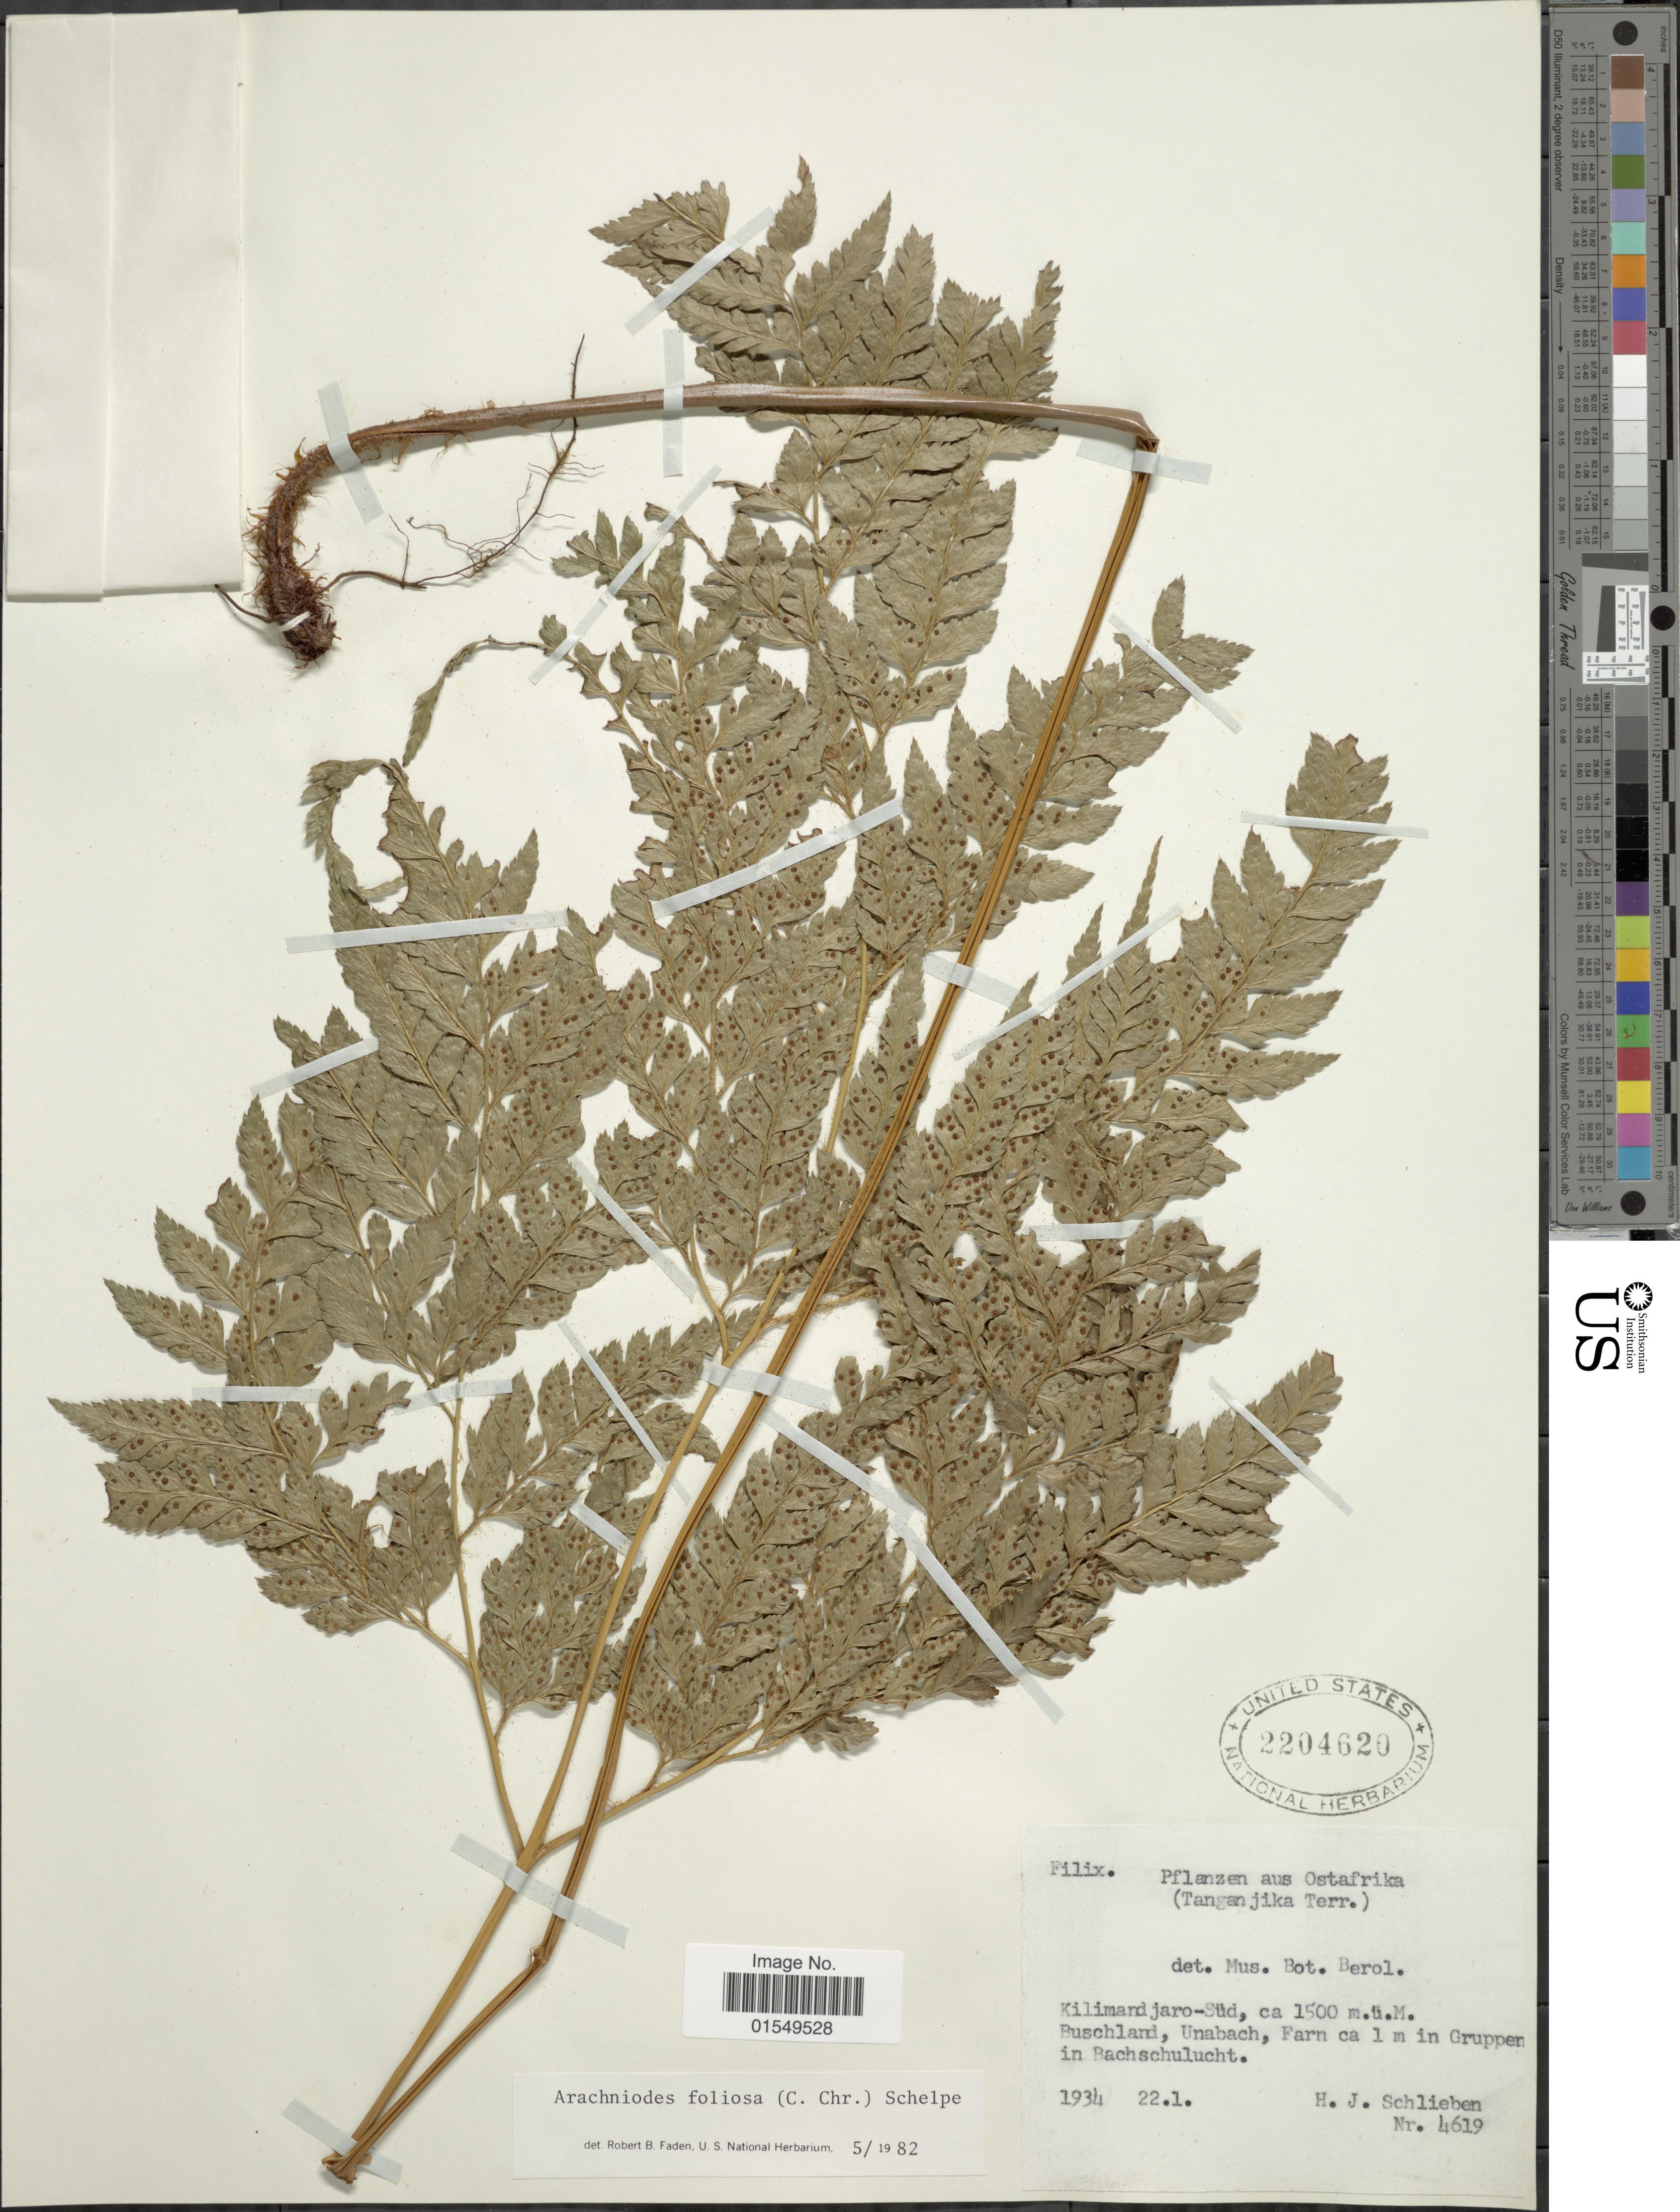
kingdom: Plantae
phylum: Tracheophyta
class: Polypodiopsida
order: Polypodiales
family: Dryopteridaceae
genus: Arachniodes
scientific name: Arachniodes foliosa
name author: (C. Chr.) Schelpe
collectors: H. J. Schlieben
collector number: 4619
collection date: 1934-01-22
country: Tanzania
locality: Ostafrika (Tanganjika Terr.), Kilimand-Sud, Buschland, Unubach, Farn ca 1 m in Gruppen in Bachschulucht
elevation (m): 1500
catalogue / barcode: US 2204620